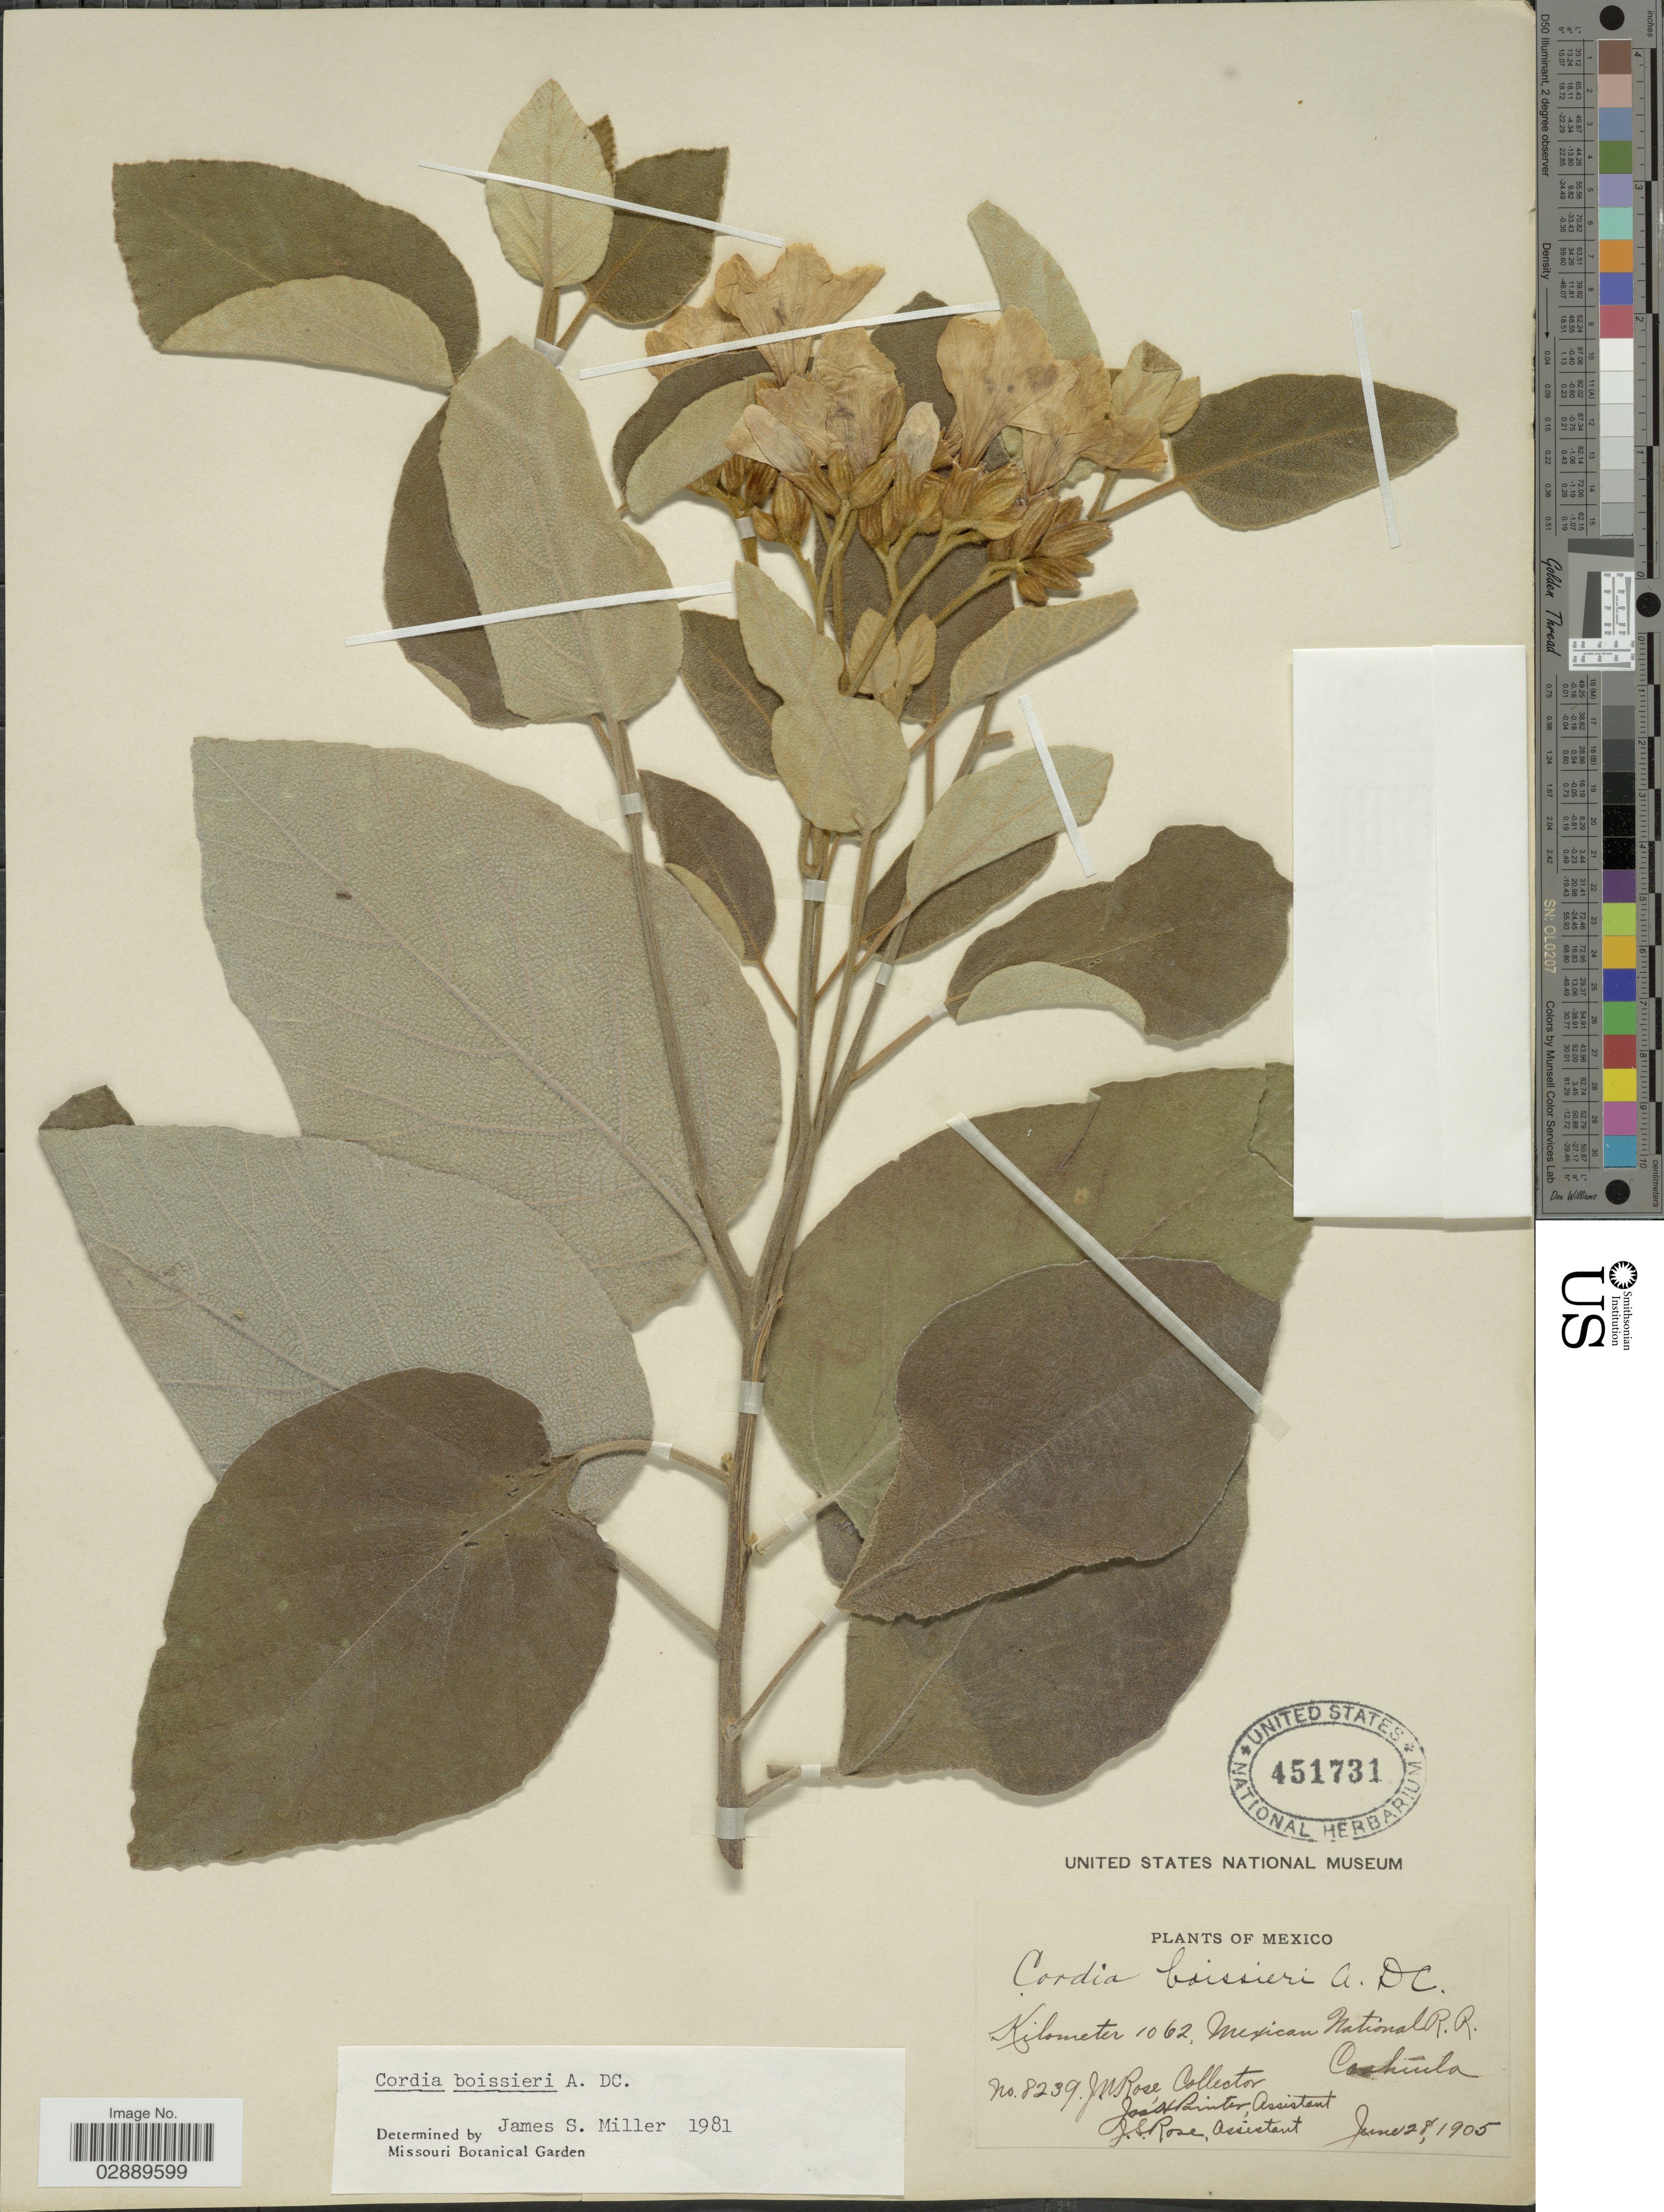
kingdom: Plantae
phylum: Tracheophyta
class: Magnoliopsida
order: Boraginales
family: Cordiaceae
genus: Cordia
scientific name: Cordia boissieri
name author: A. DC.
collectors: J. N. Rose, J. H. Painter & J. S. Rose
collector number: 8239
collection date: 1905-06-28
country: Mexico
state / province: Coahuila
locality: Kilometer 1062, Mexican National R.R.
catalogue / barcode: US 451731